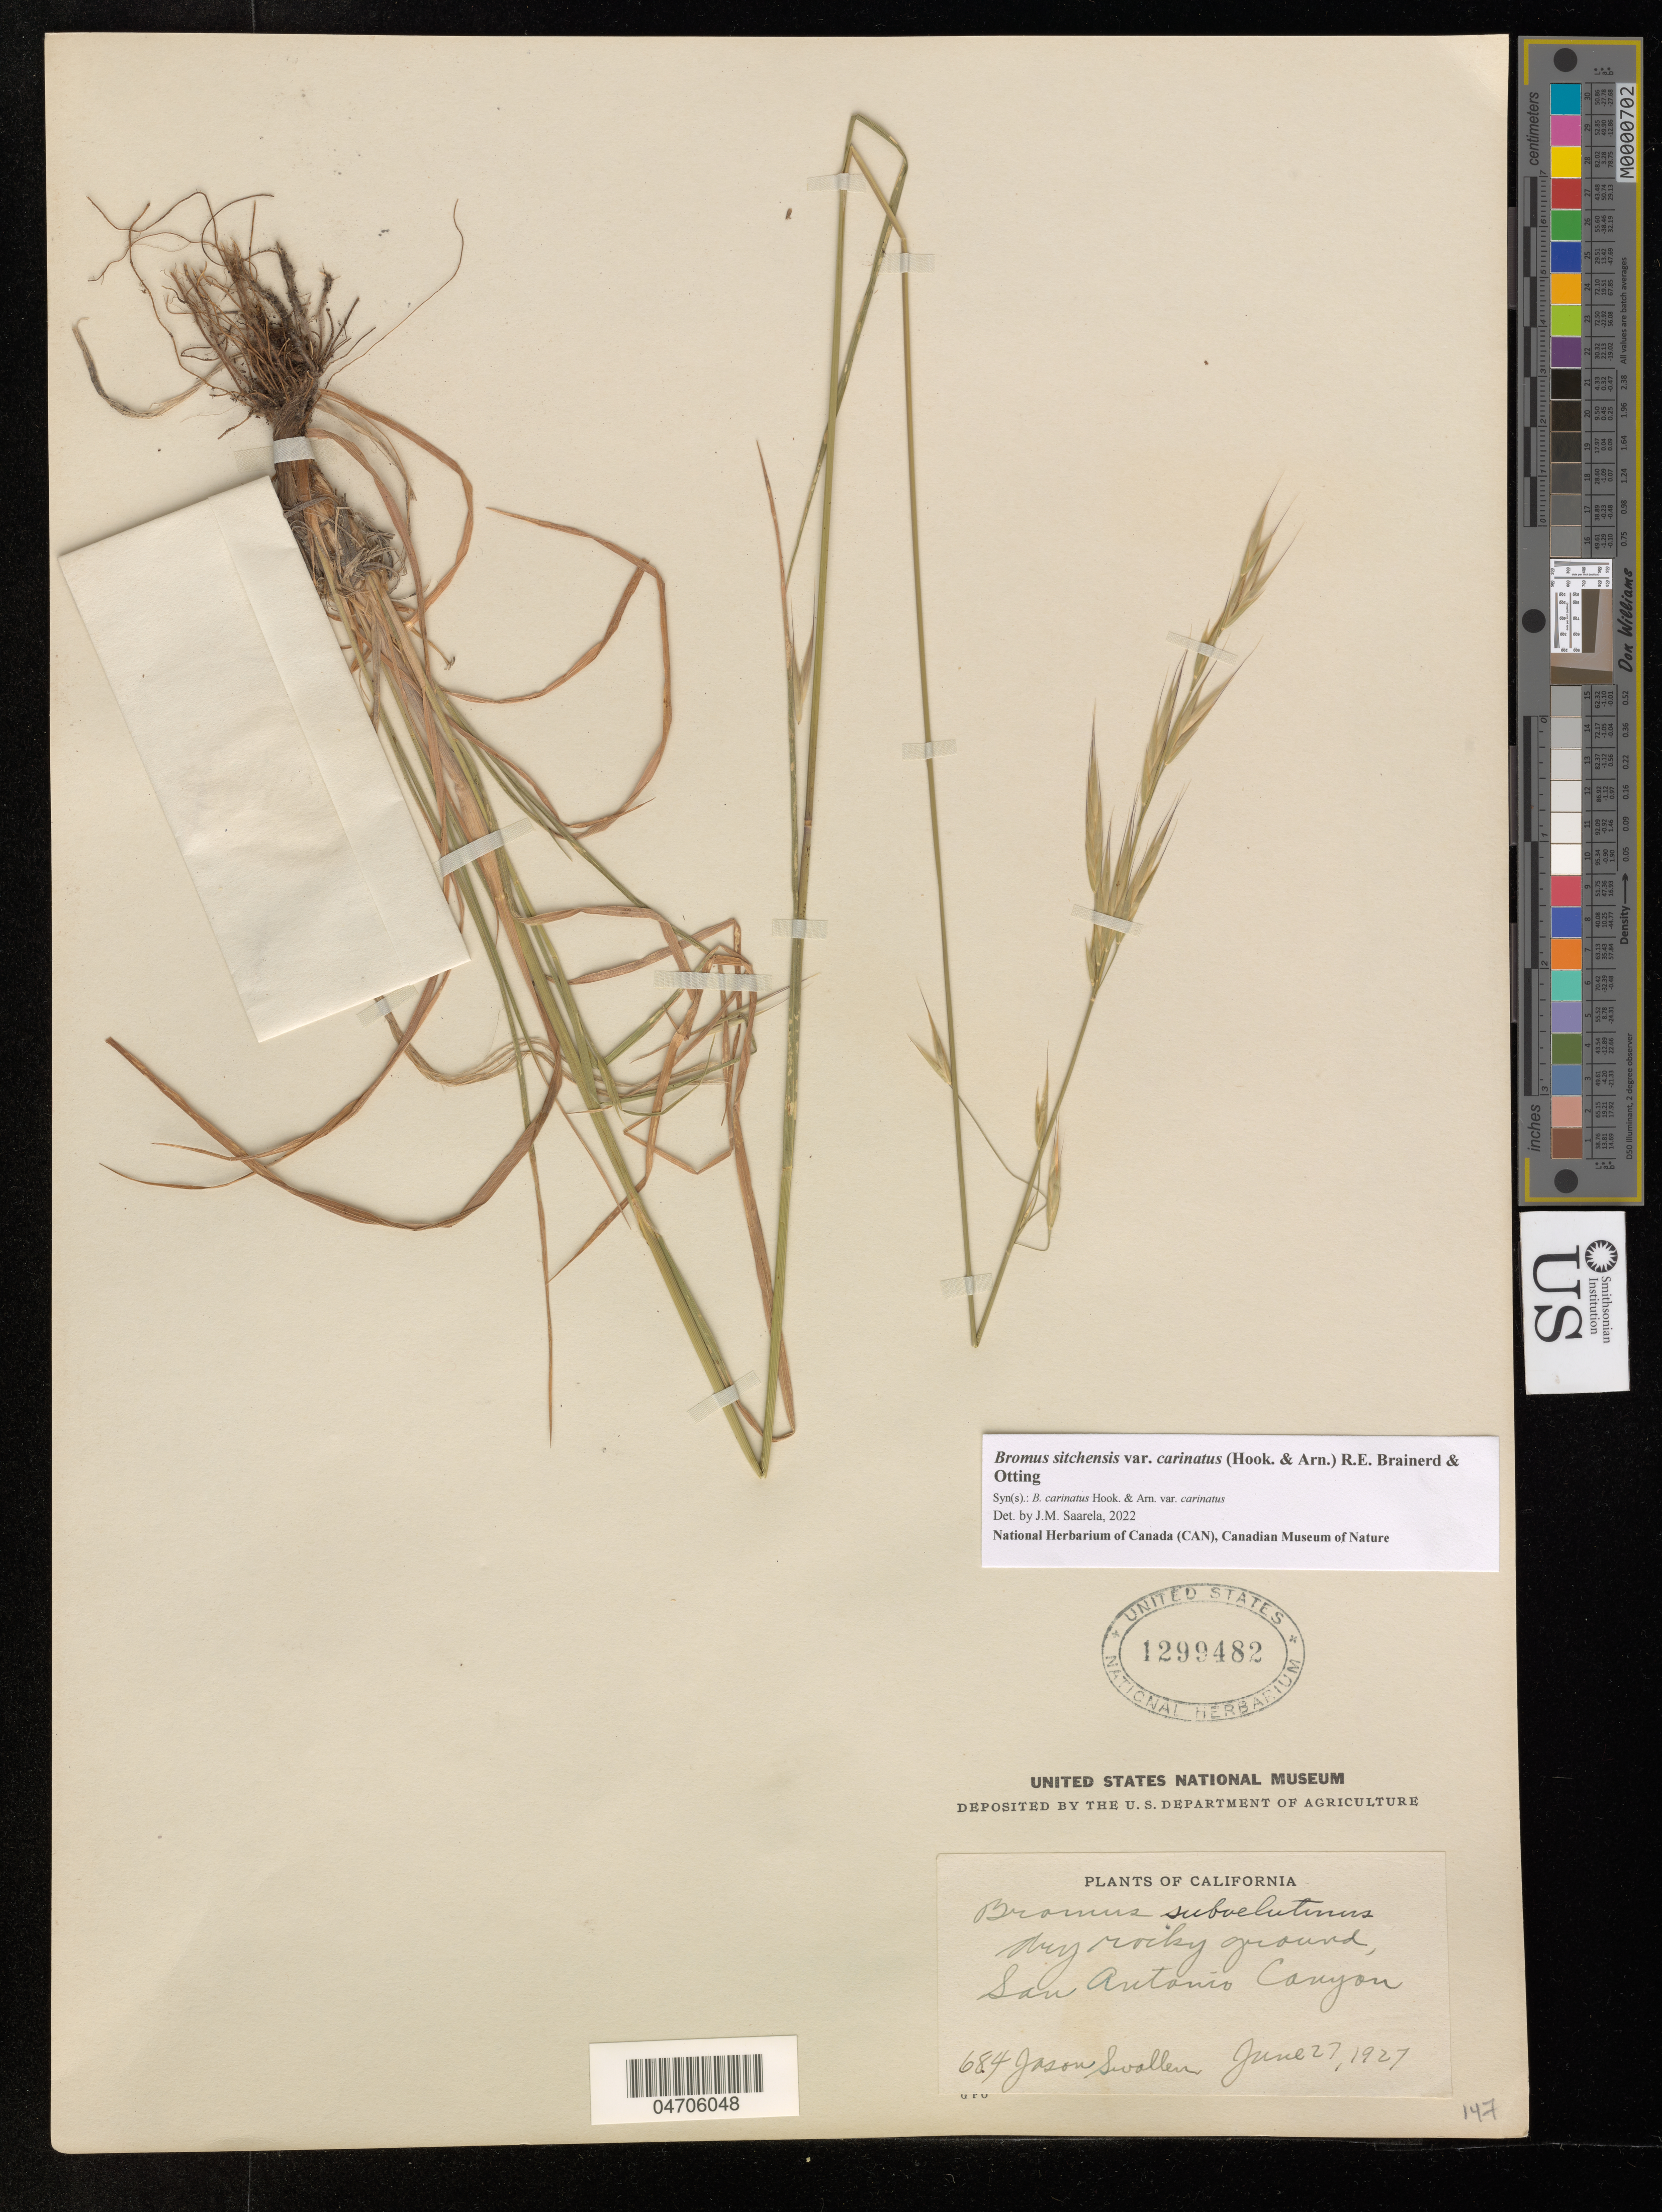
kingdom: Plantae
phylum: Tracheophyta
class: Liliopsida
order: Poales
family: Poaceae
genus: Bromus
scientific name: Bromus sitchensis var. polyanthus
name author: (Scribn. ex Shear) R.E. Brainerd & Otting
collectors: J. R. Swallen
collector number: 684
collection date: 1927-06-27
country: United States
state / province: California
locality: San Antonio Canyon.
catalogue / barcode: US 1299482